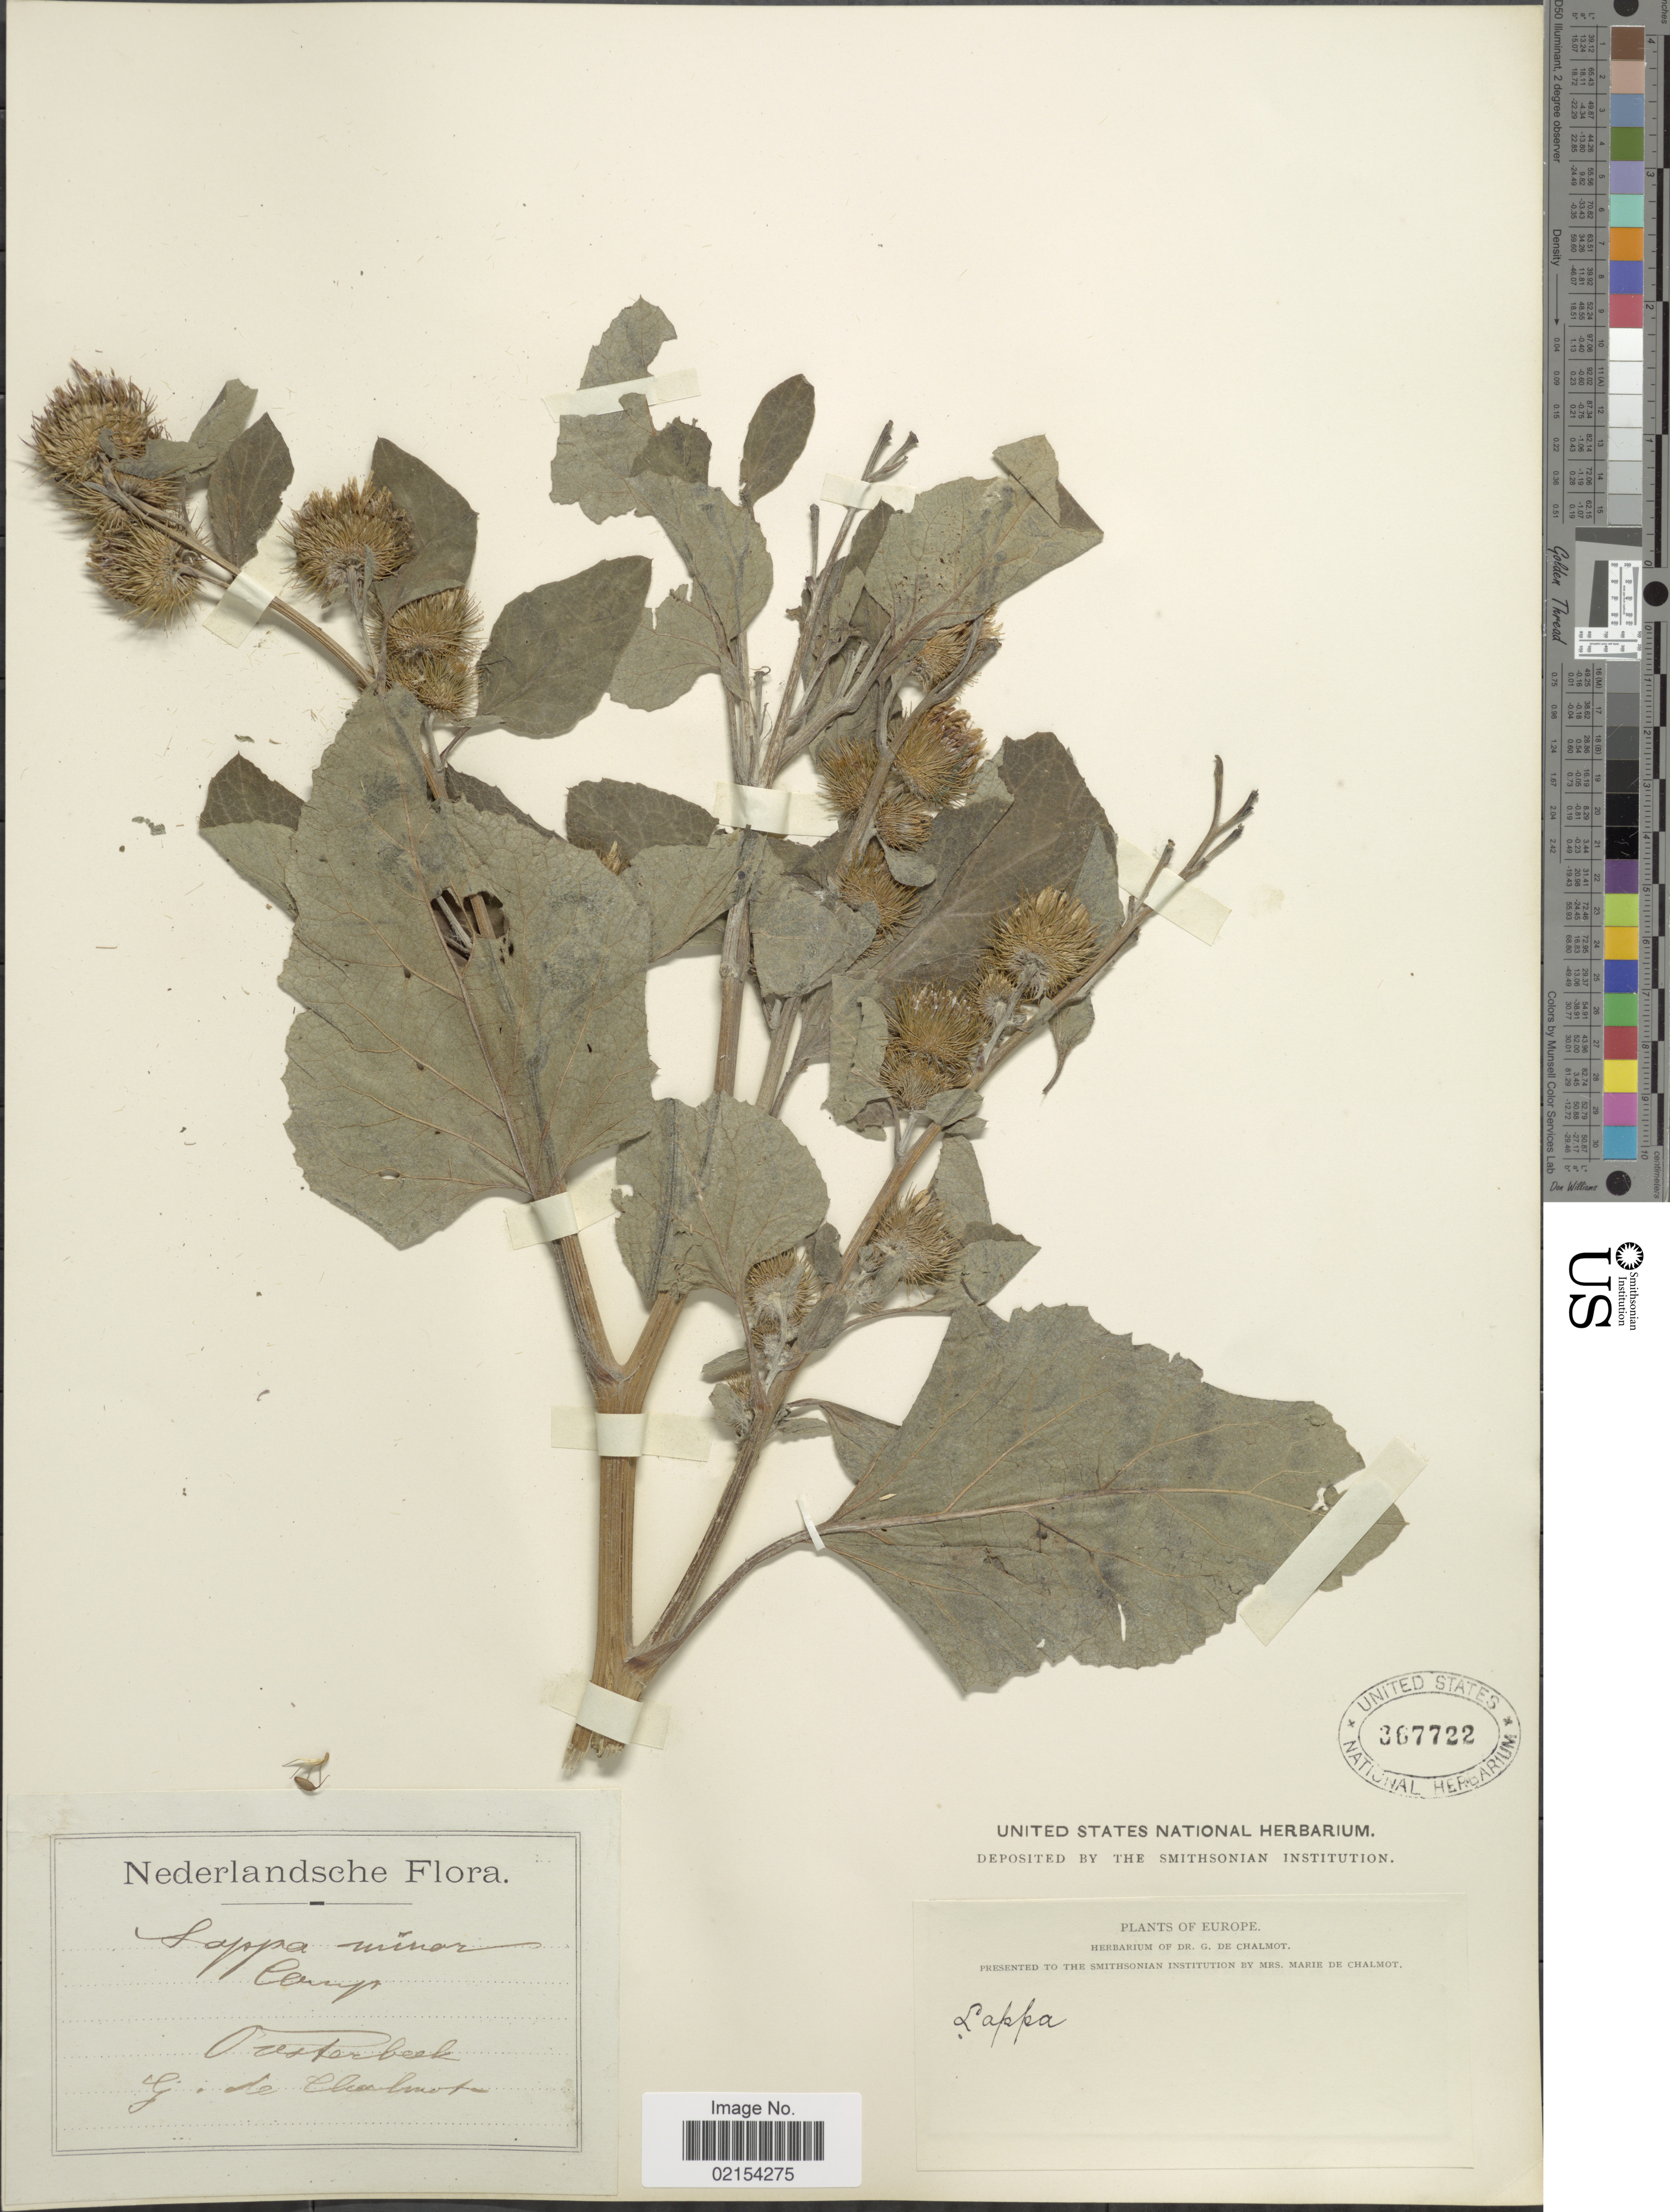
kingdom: Plantae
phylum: Tracheophyta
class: Magnoliopsida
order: Asterales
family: Asteraceae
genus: Arctium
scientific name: Arctium minus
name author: (Hill) Bernh.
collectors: G. de Chalmot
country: Netherlands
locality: Oesterbeek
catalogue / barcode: US 367722